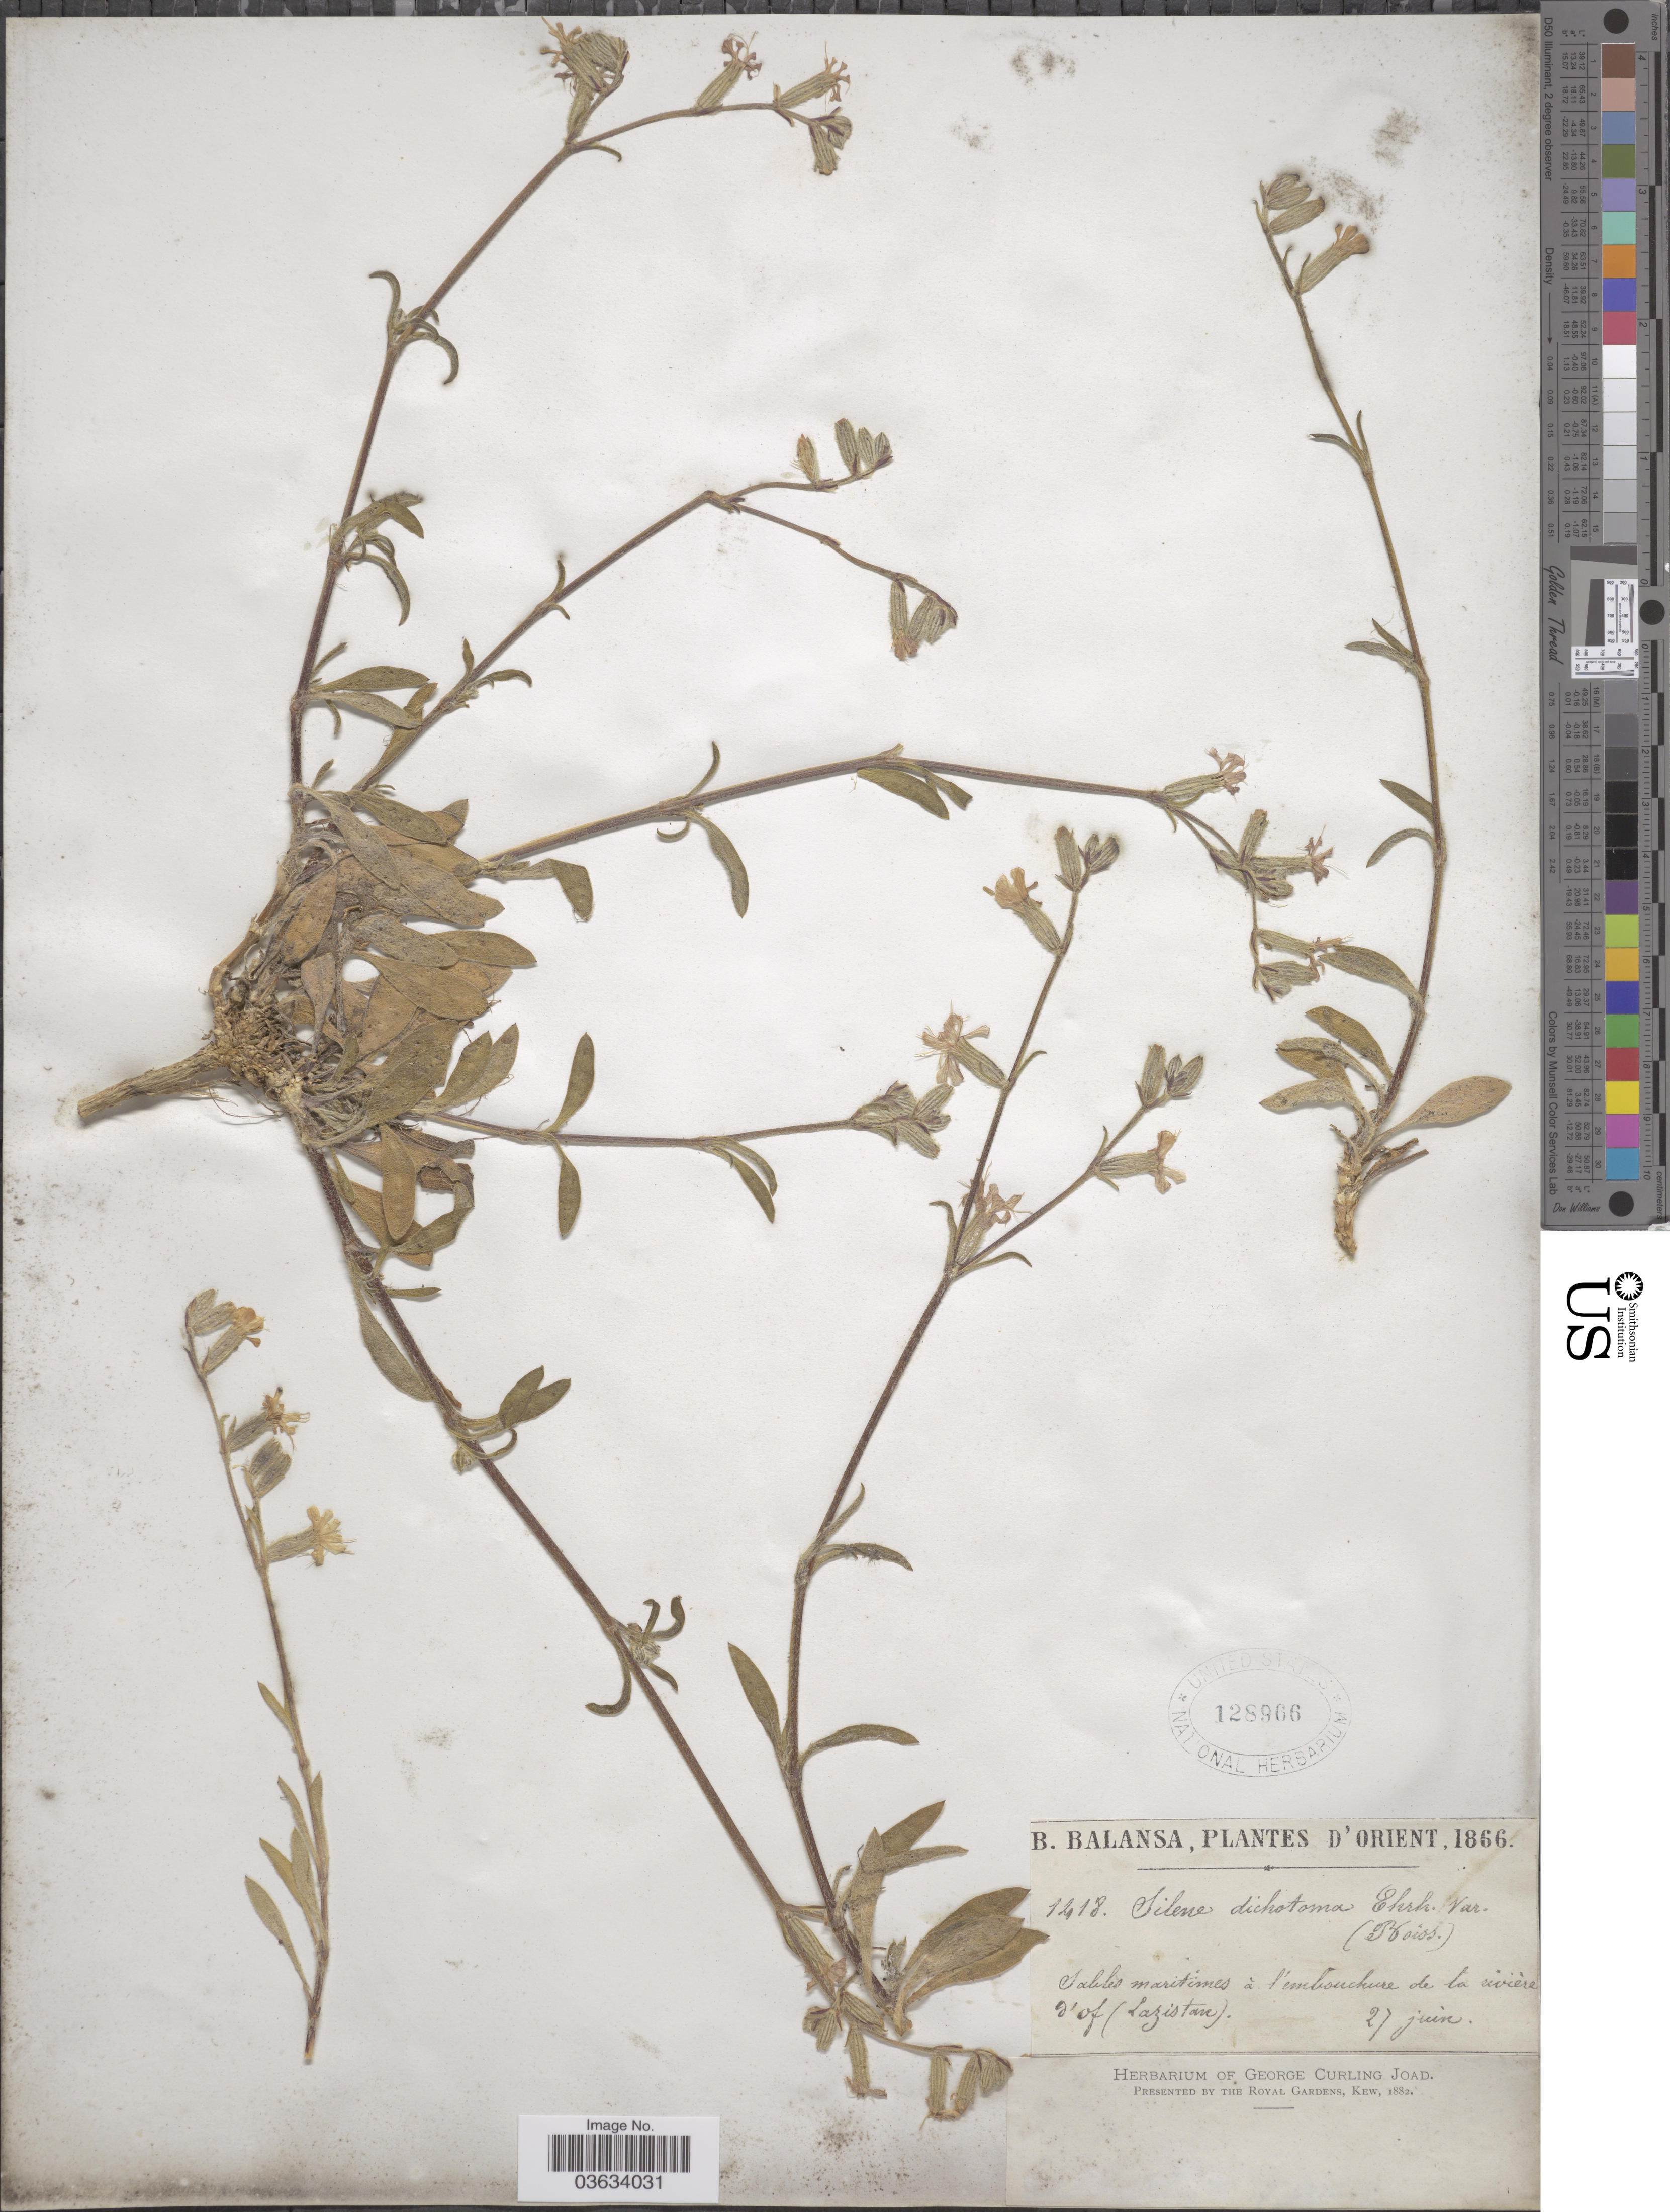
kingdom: Plantae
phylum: Tracheophyta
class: Magnoliopsida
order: Caryophyllales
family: Caryophyllaceae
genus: Silene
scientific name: Silene dichotoma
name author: Ehrh.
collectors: B. Balansa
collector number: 1418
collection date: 1866-06-27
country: Turkey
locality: Orient. Sables maritimes à l'embouchure de la rivière d'of (Lazistan).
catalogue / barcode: US 128966